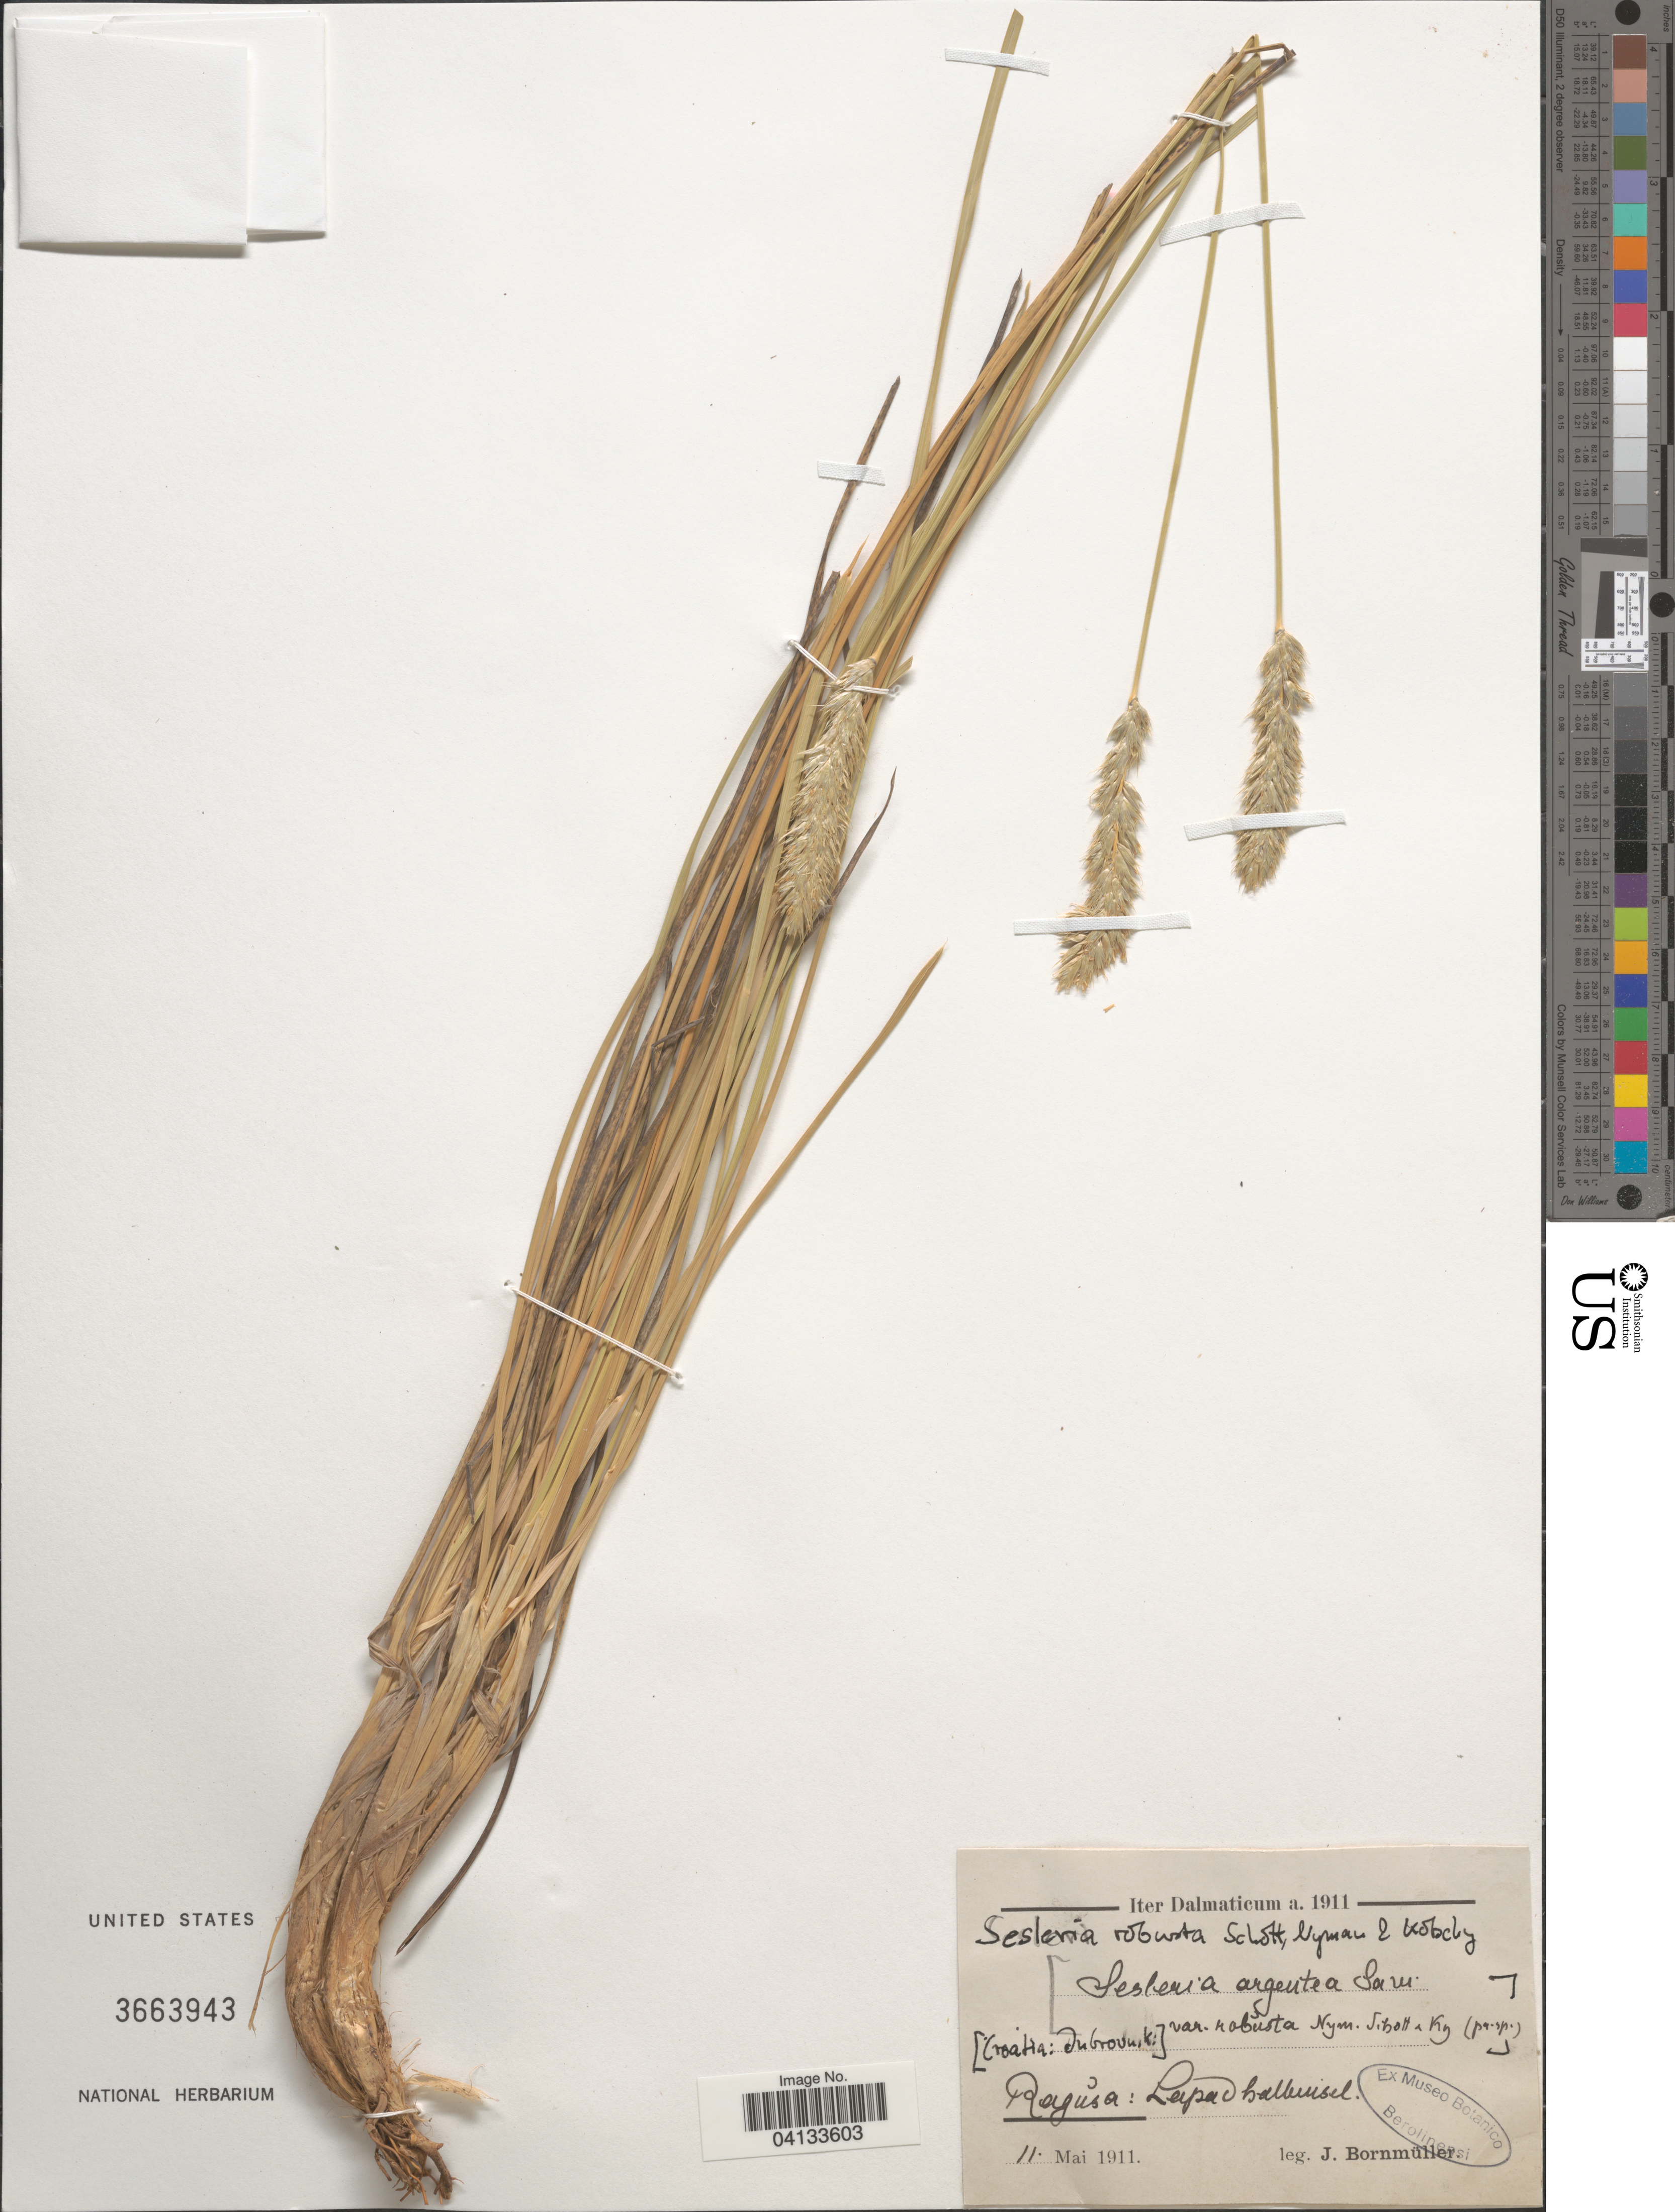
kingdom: Plantae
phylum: Tracheophyta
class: Liliopsida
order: Poales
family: Poaceae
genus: Sesleria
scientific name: Sesleria robusta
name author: Schott et al.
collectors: J. Bornmüller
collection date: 1911-05-11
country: Croatia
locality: Iter Dalmaticum a. 1911. Ragusa: Lapadbalhinsel [interpreted].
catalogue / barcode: US 3663943